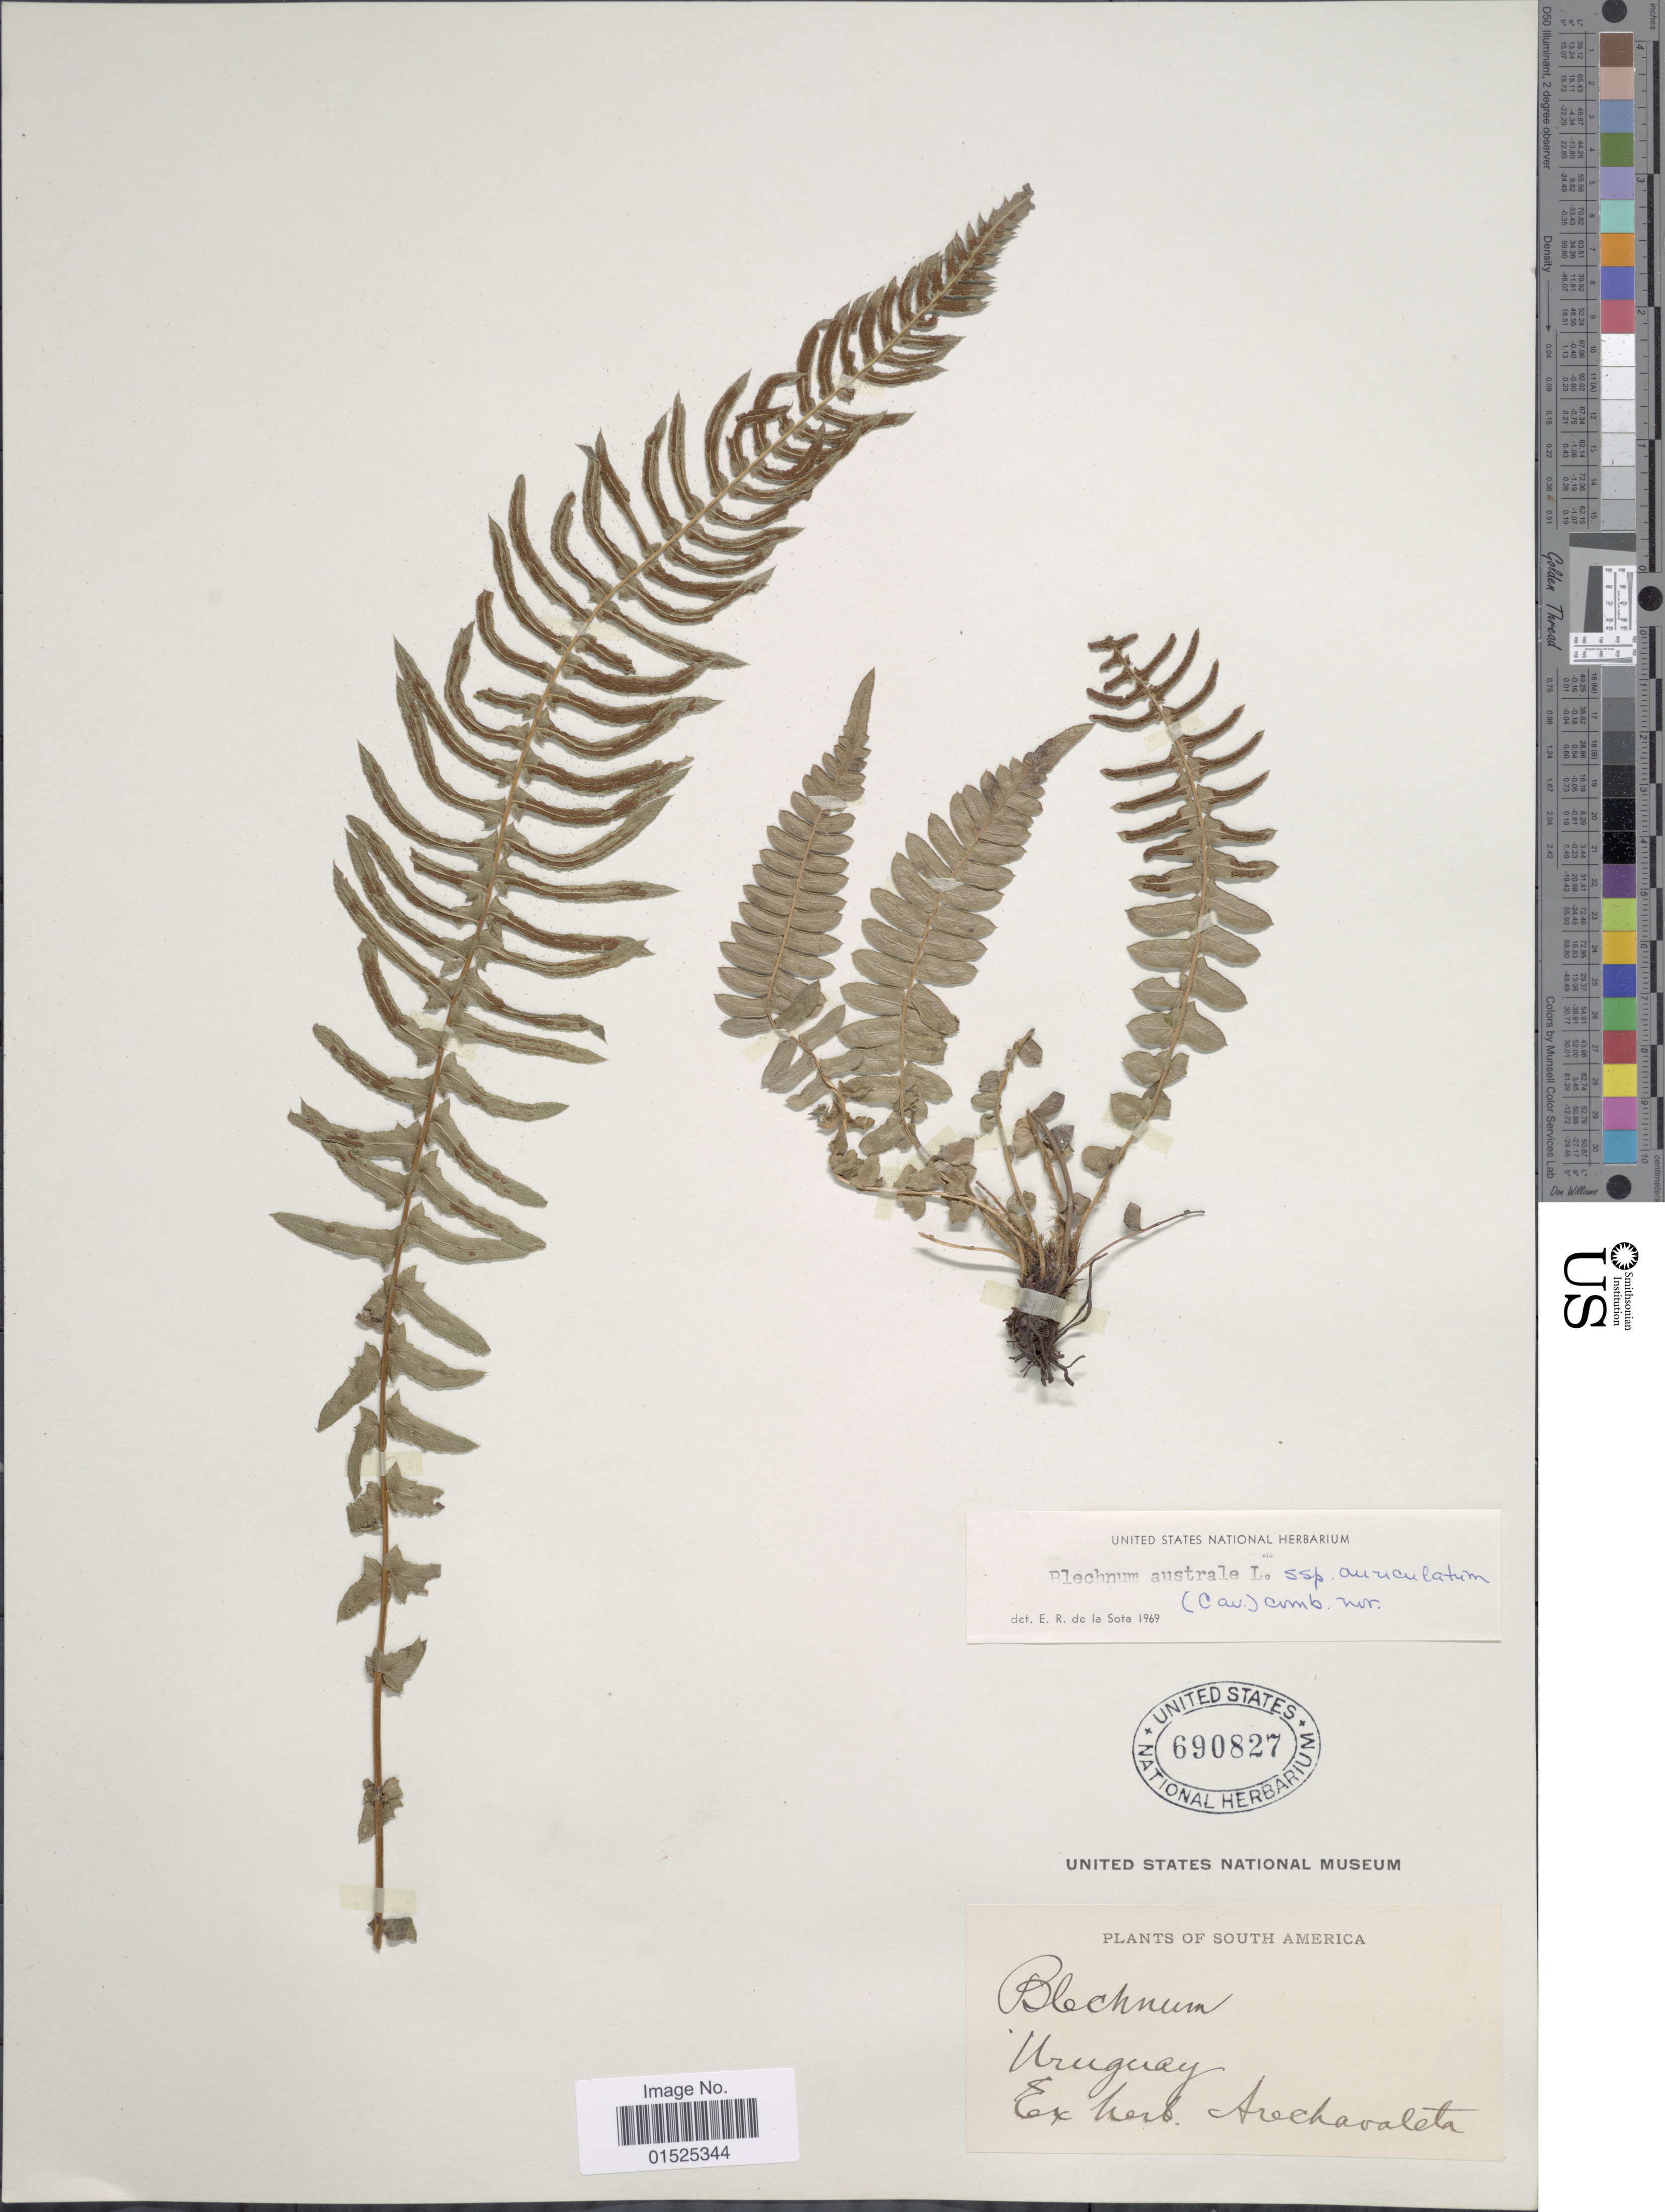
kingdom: Plantae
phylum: Tracheophyta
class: Polypodiopsida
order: Polypodiales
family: Blechnaceae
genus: Blechnum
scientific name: Blechnum australe subsp. auriculatum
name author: (Cav.) de la Sota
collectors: ex herb. Arechavaleta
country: Uruguay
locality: South America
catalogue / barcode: US 690827